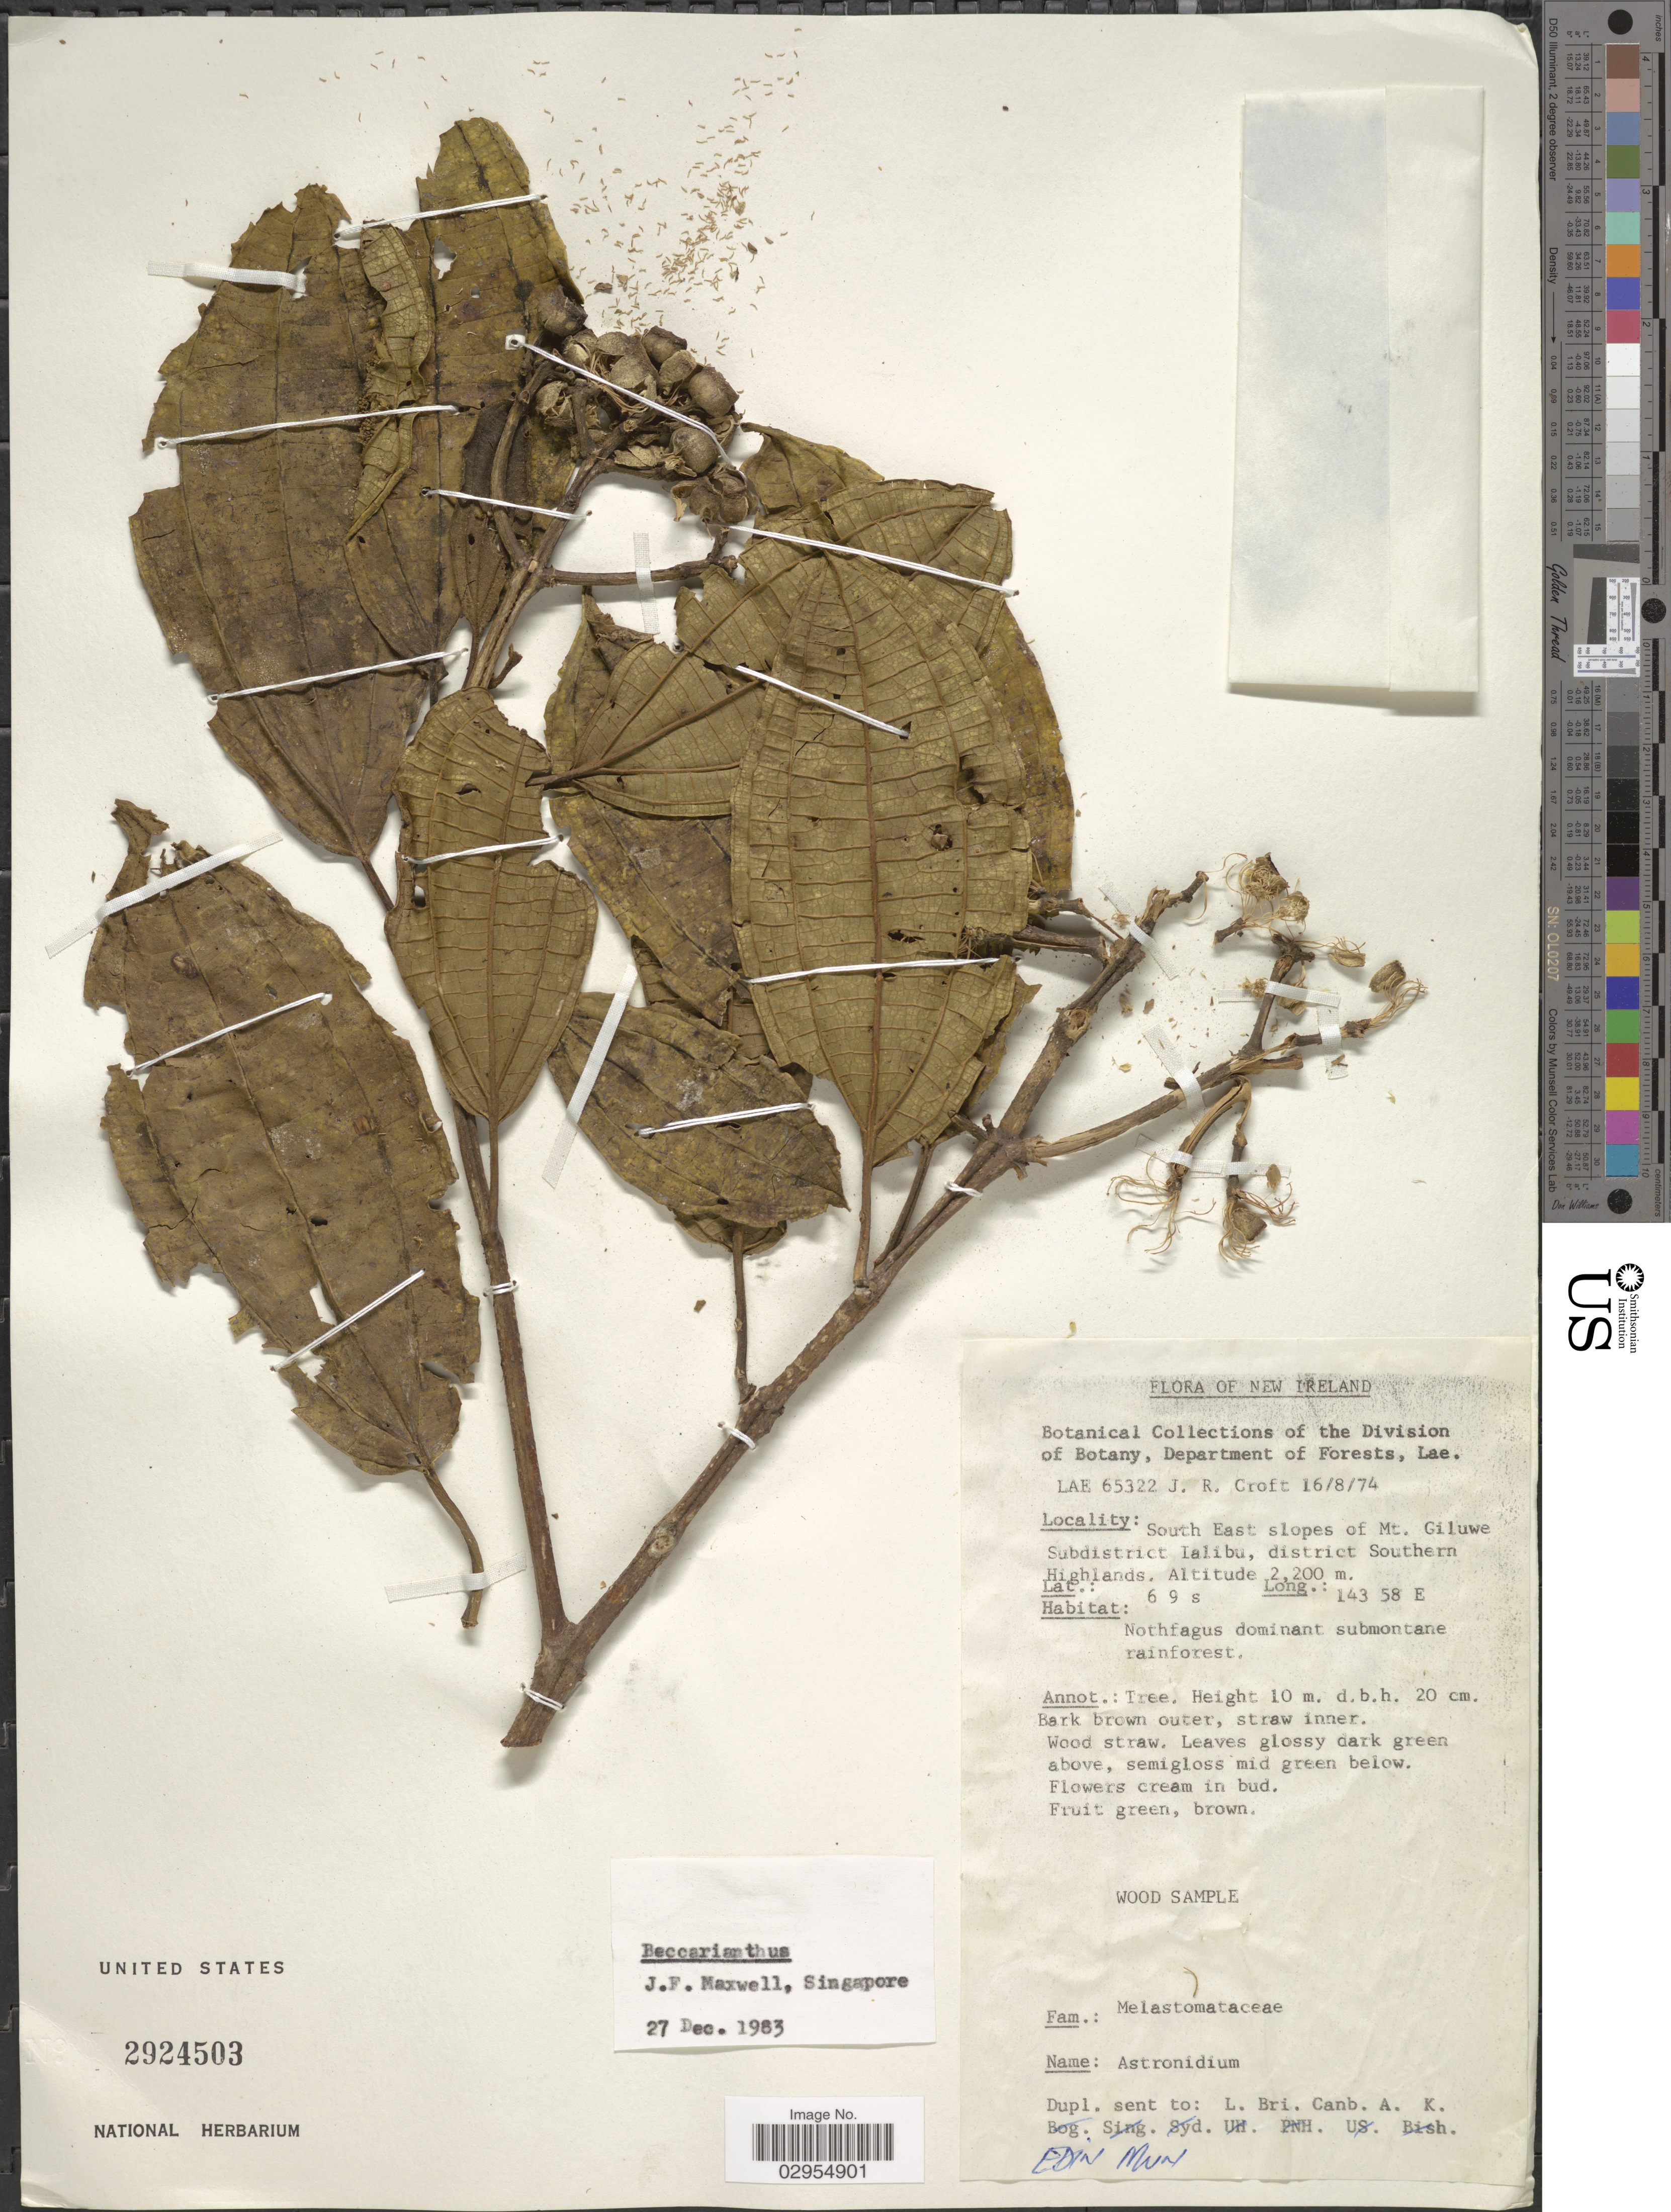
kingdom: Plantae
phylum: Tracheophyta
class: Magnoliopsida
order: Myrtales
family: Melastomataceae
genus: Beccarianthus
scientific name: Beccarianthus sp.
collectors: J. R. Croft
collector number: LAE 65322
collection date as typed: Transcribed d/m/y: 16/8/74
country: Papua New Guinea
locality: New Ireland. South East slopes of Mt. Giluwe Subdistrict Ialibu, district Southern Highlands.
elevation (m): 2200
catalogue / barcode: US 2924503